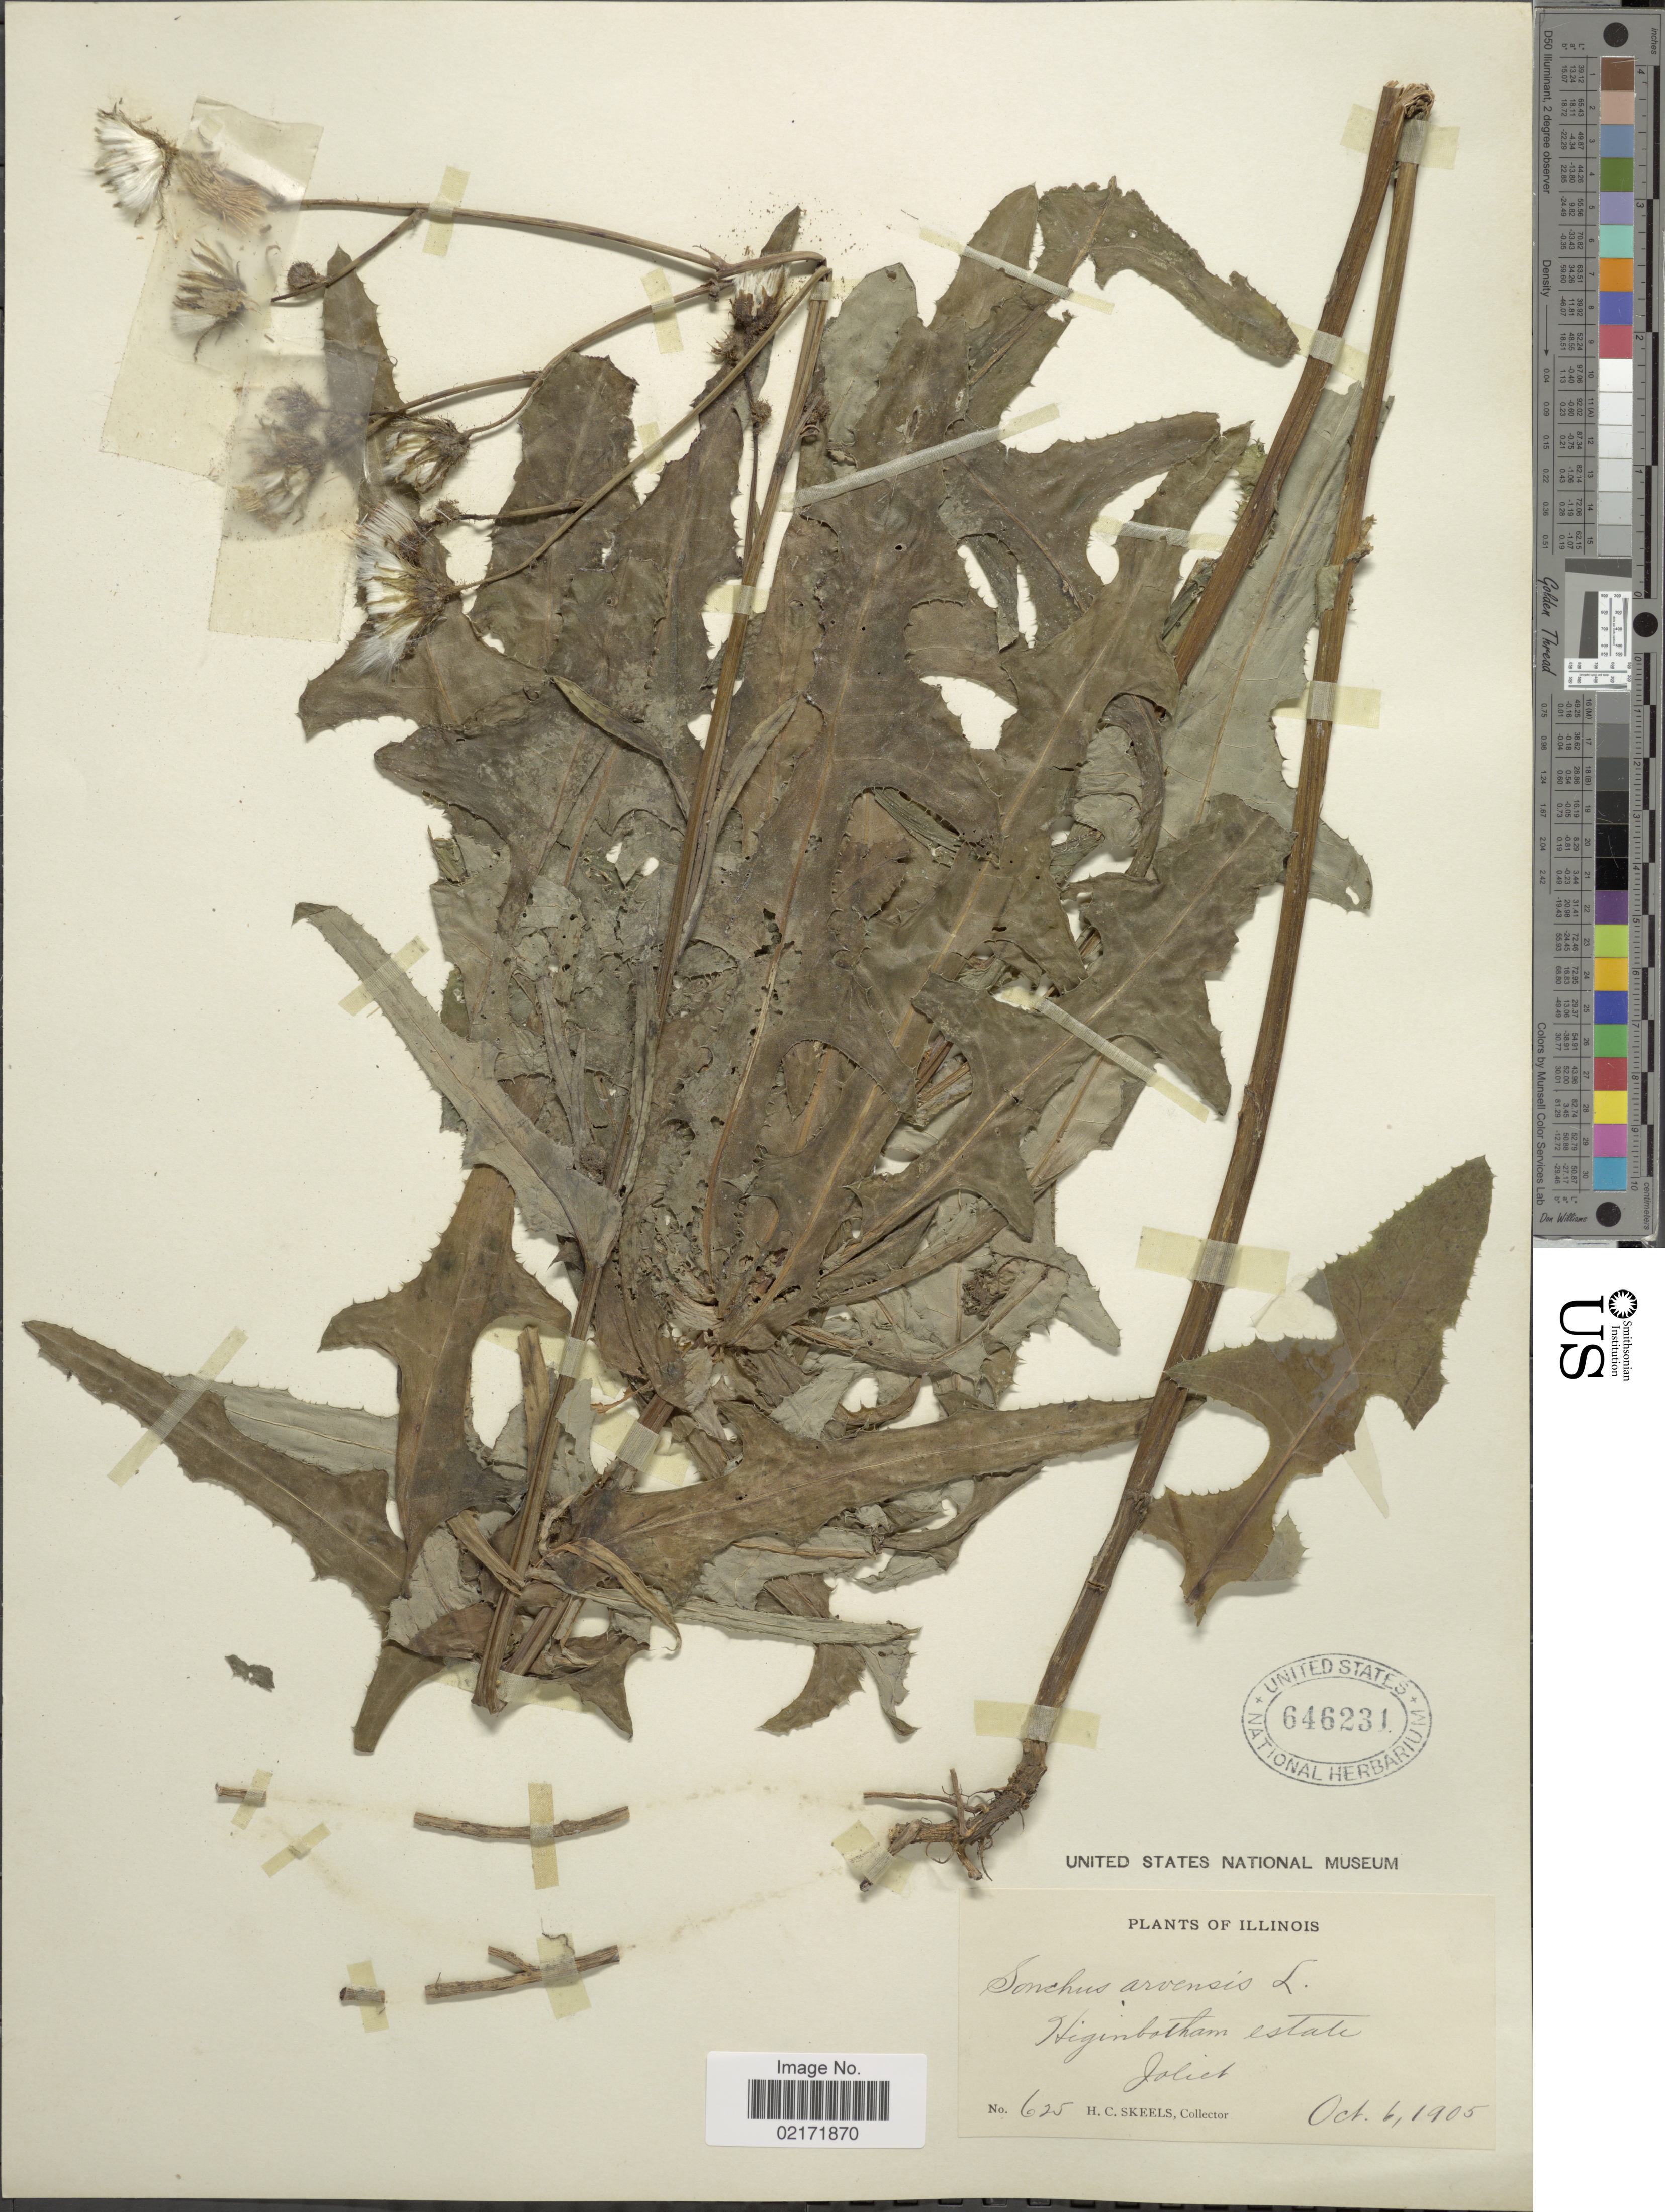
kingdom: Plantae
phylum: Tracheophyta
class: Magnoliopsida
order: Asterales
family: Asteraceae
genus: Sonchus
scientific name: Sonchus arvensis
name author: L.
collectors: H. Skeels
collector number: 625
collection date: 1905-10-06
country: United States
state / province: Illinois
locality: Higinbotham estate, Joliet.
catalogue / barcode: US 646231